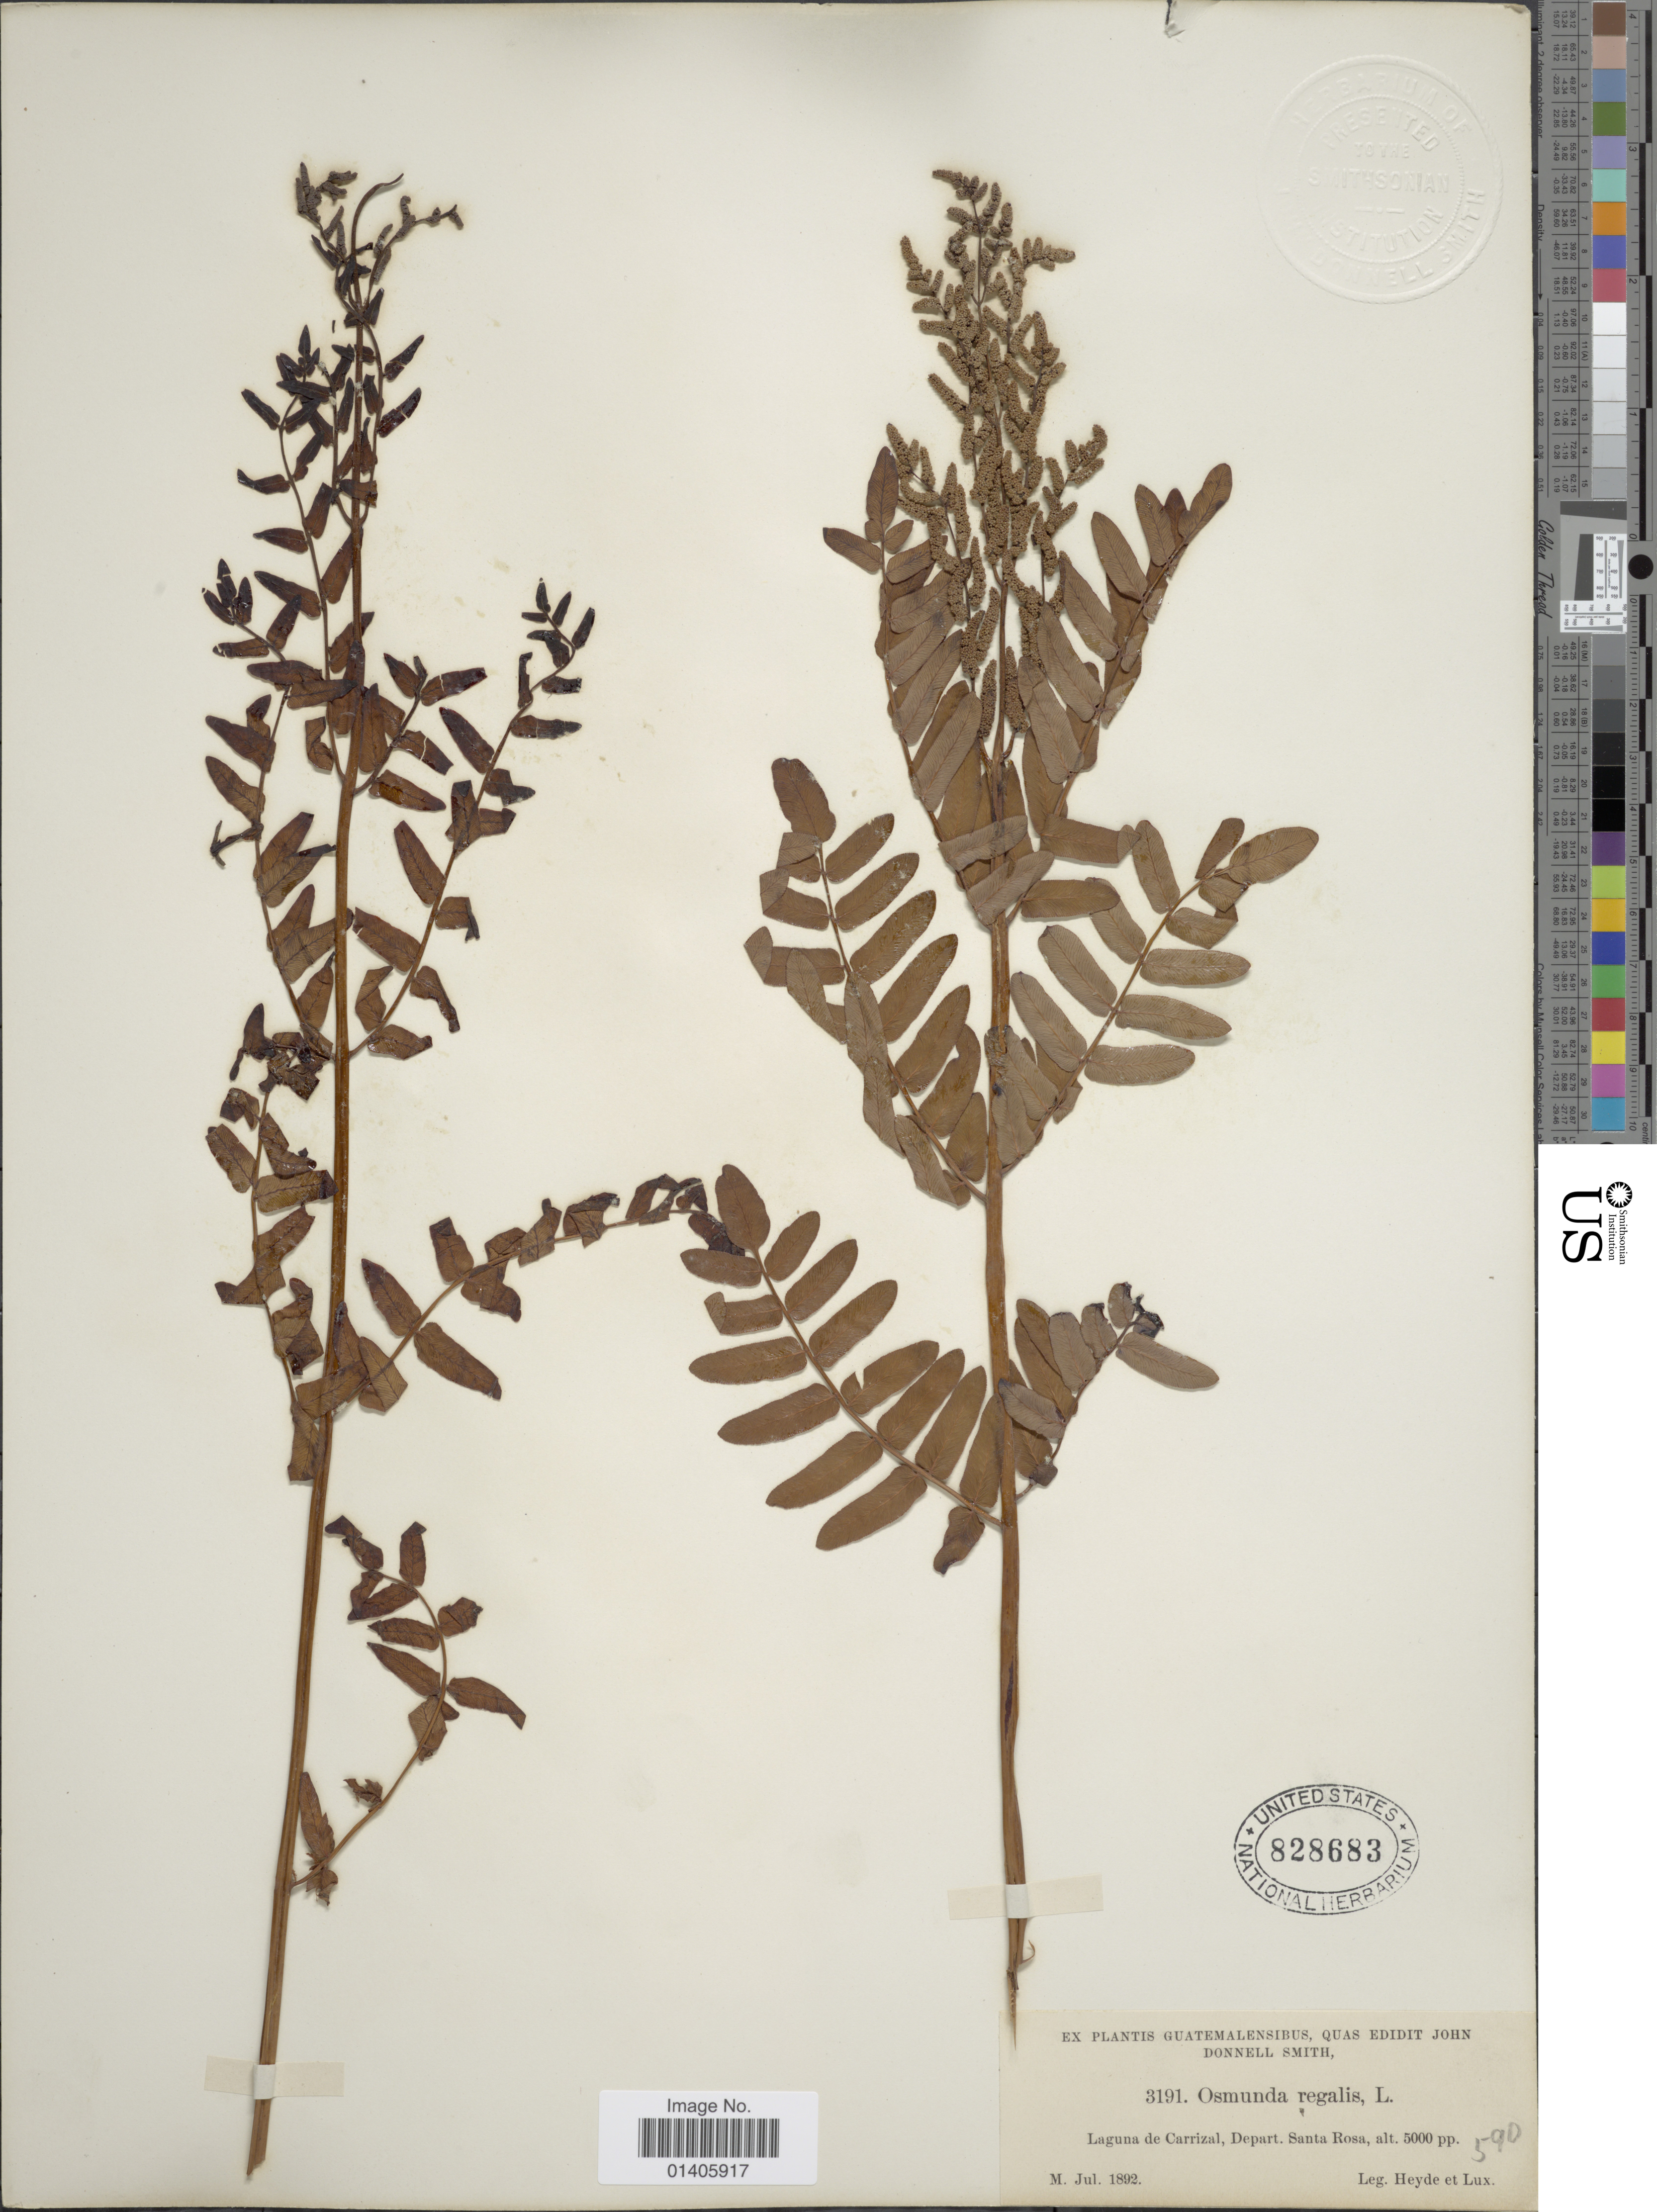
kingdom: Plantae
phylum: Tracheophyta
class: Polypodiopsida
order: Osmundales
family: Osmundaceae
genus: Osmunda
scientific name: Osmunda regalis var. spectabilis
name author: (Willd.) A. Gray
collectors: Heyde & Lux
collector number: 3191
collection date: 1892-07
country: Guatemala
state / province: Santa Rosa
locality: Laguna de Carrizal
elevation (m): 1524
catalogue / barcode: US 828683